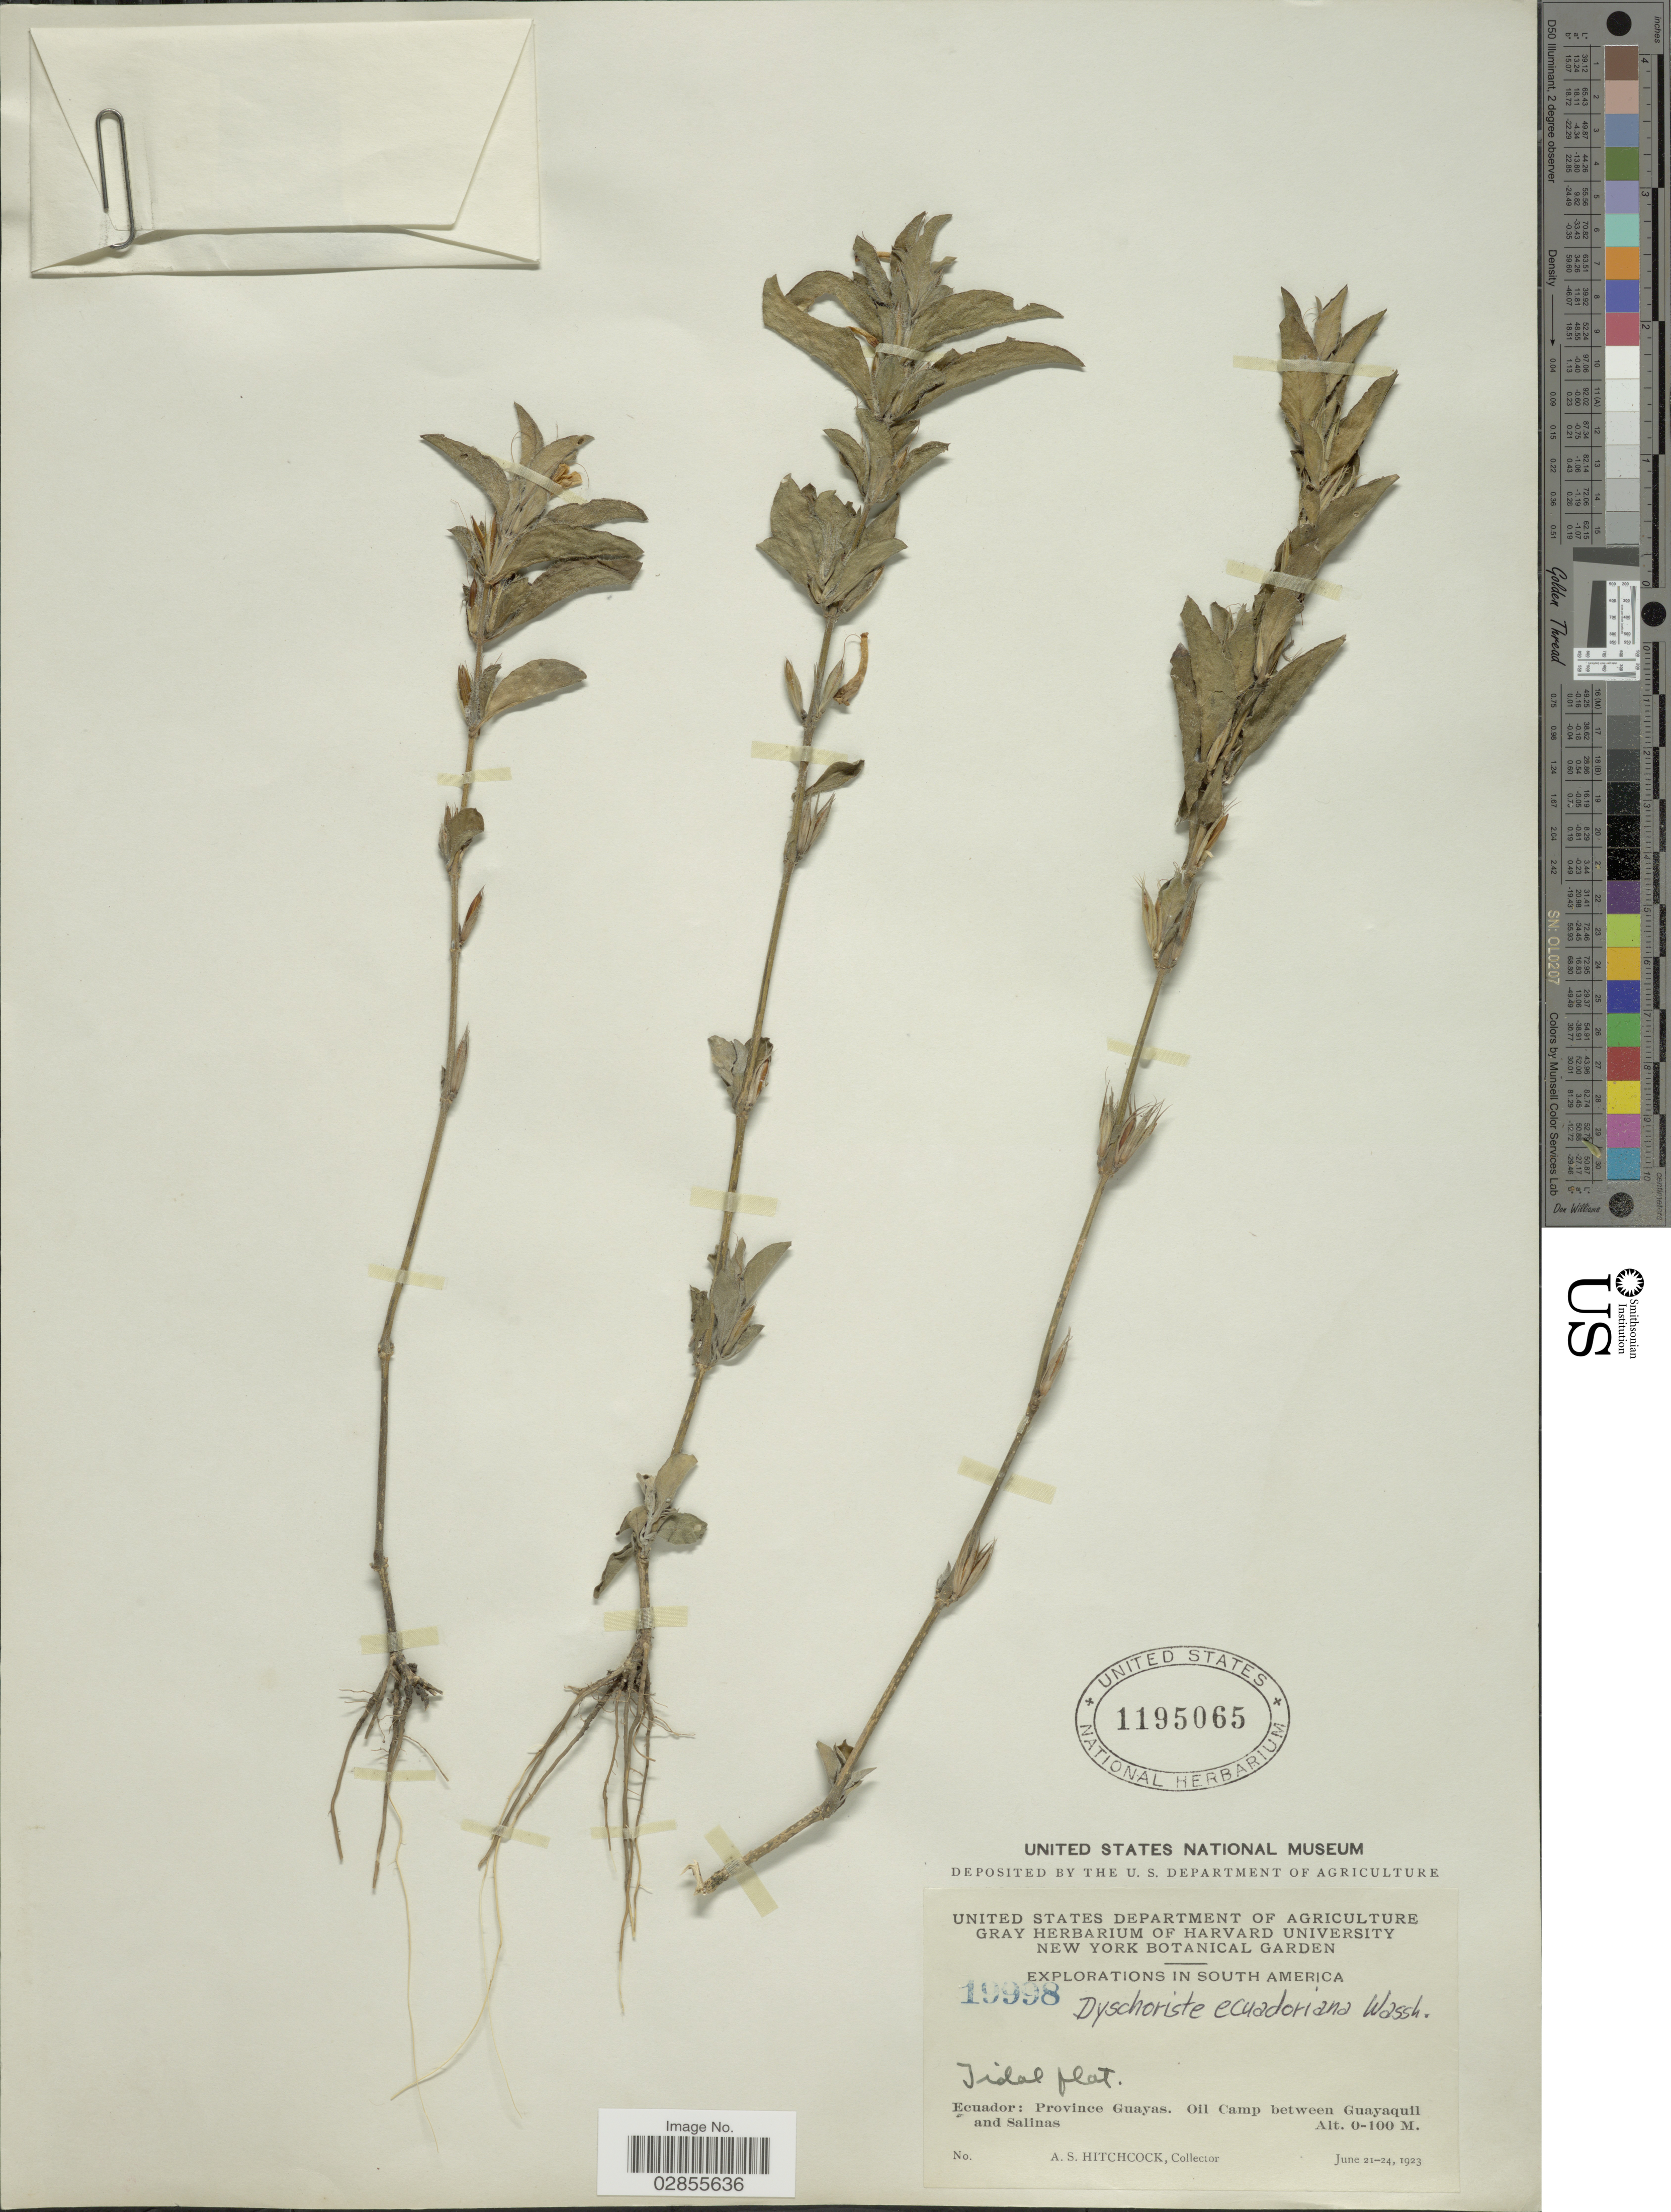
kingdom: Plantae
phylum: Tracheophyta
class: Magnoliopsida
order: Lamiales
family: Acanthaceae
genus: Dyschoriste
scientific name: Dyschoriste ecuadoriana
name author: Wassh.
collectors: A. S. Hitchcock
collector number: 19998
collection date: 1923-06-21/1923-06-24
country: Ecuador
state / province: Guayas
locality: Oil camp between Guayaquil and Salinas.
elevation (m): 0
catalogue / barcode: US 1195065